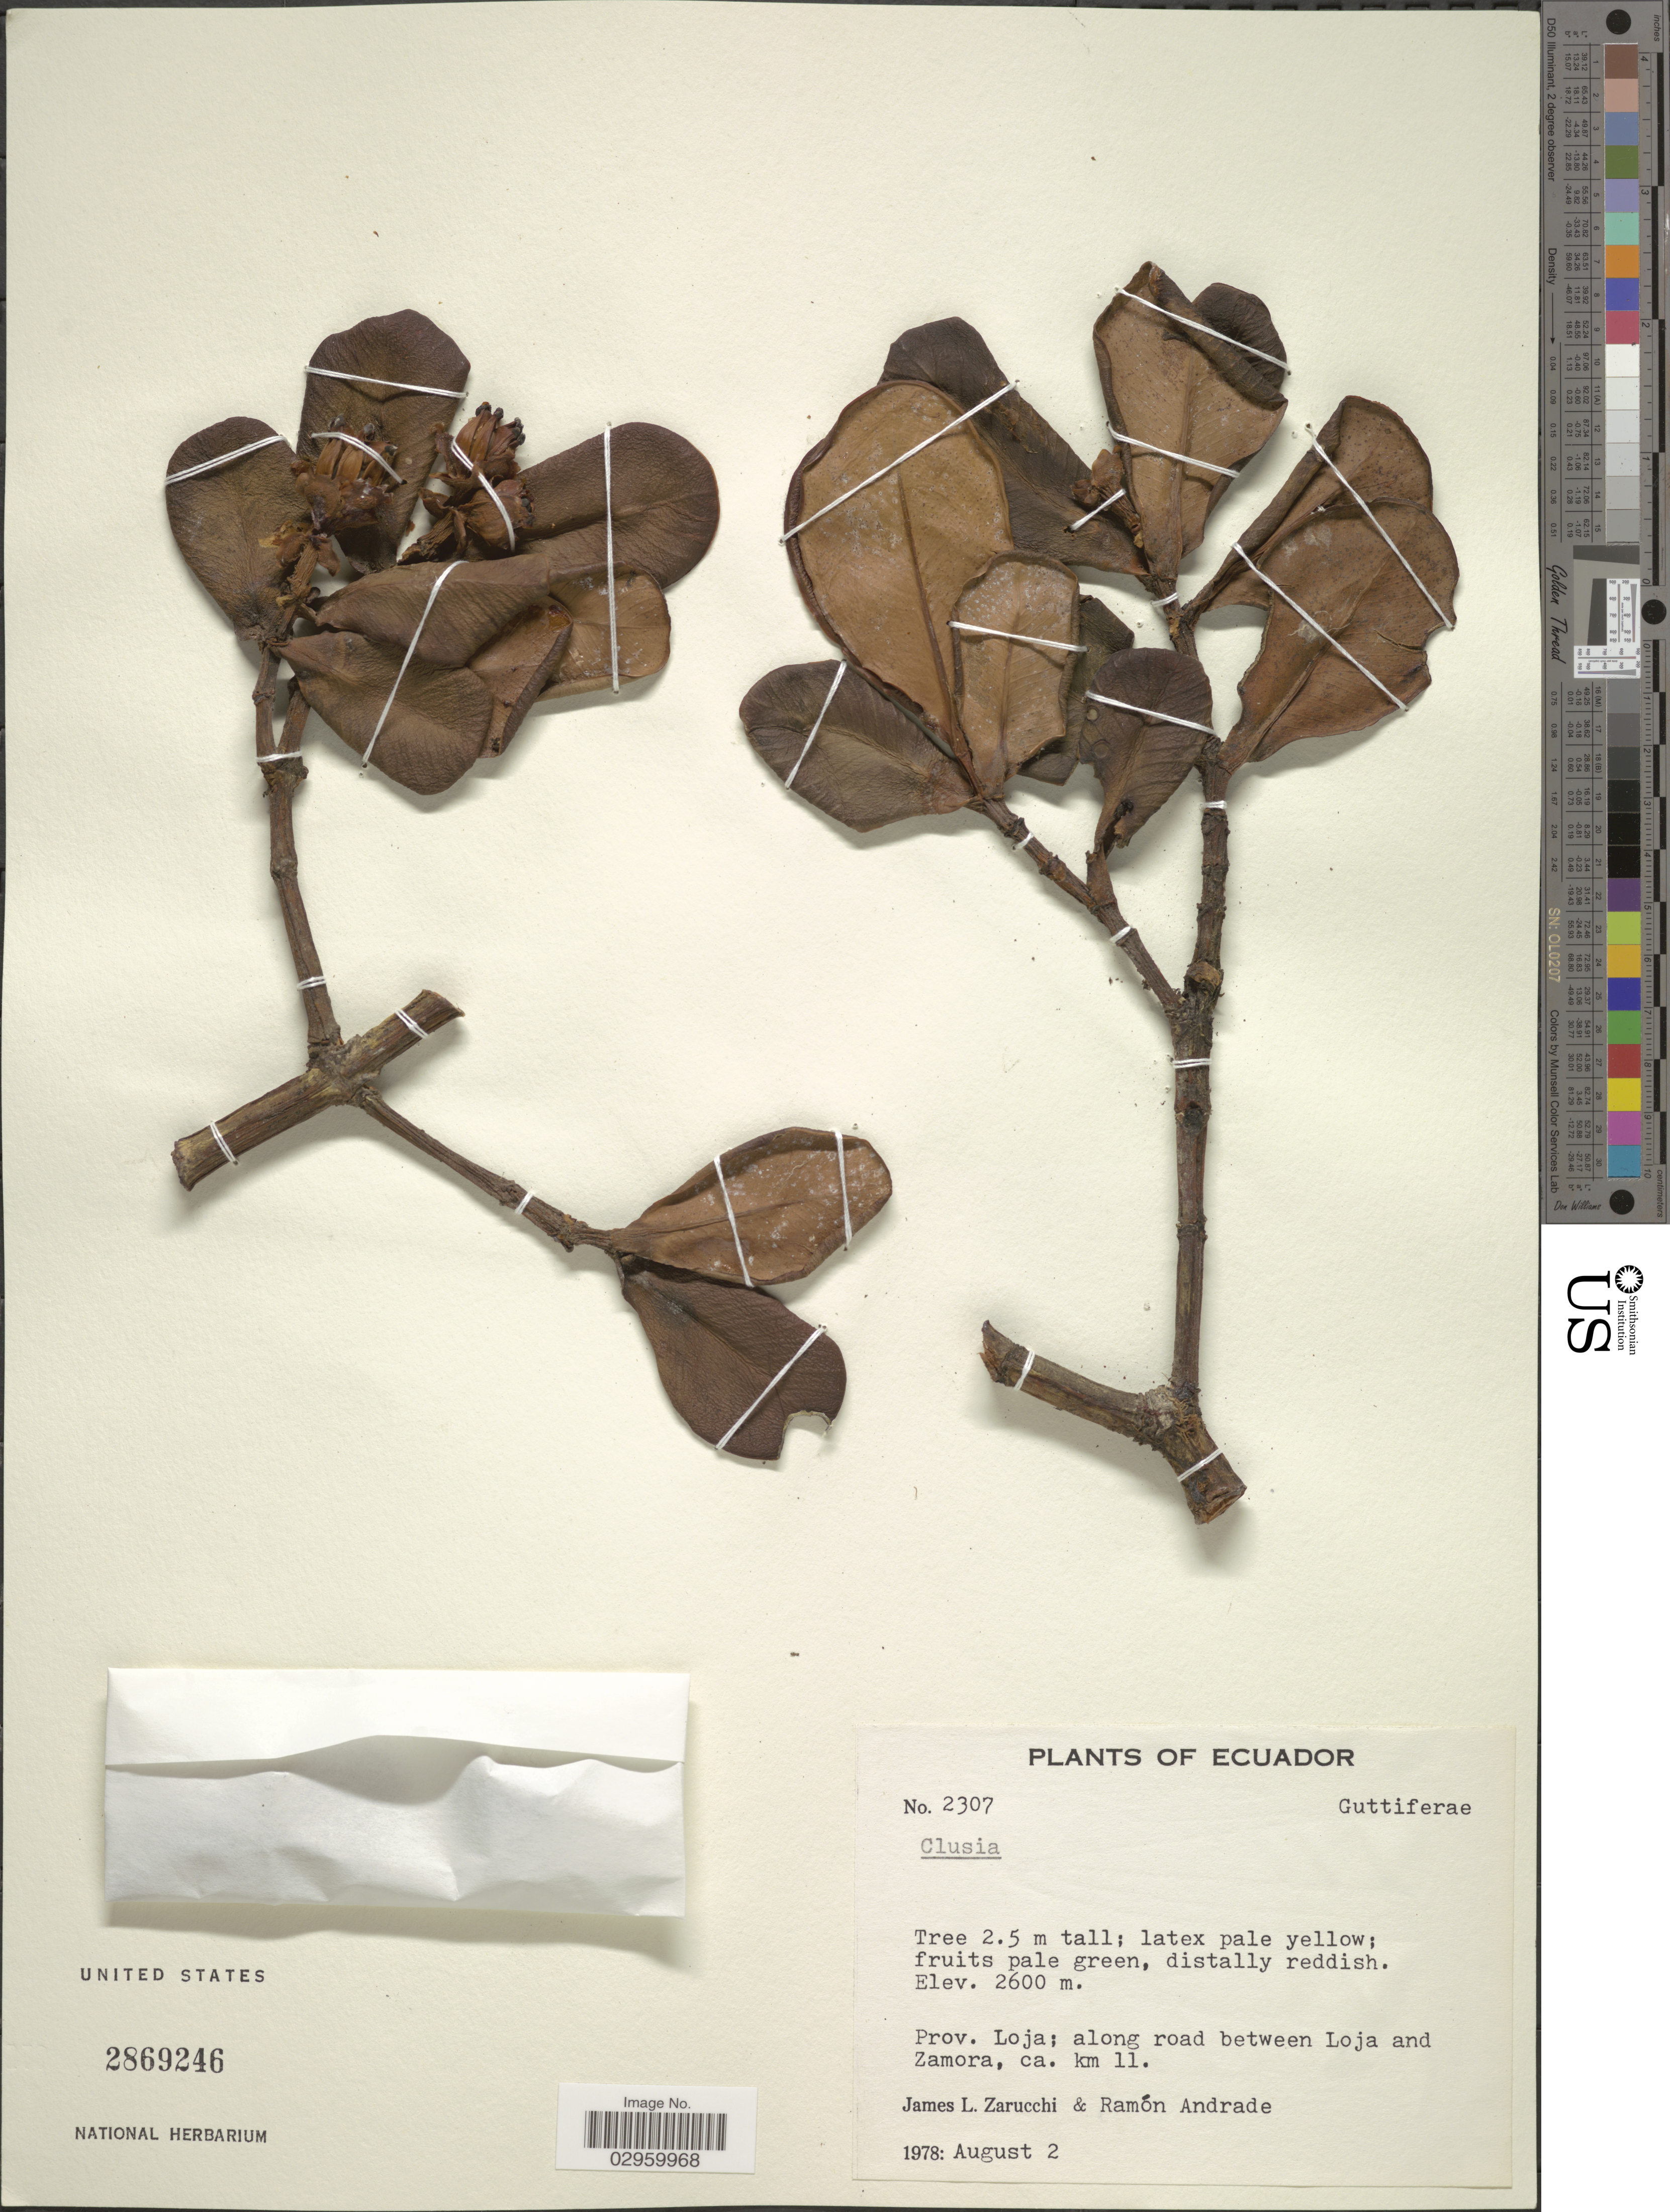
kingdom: Plantae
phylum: Tracheophyta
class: Magnoliopsida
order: Malpighiales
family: Clusiaceae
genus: Clusia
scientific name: Clusia sp.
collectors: J. L. Zarucchi & R. Andrade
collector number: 2307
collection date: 1978-08-02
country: Ecuador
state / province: Loja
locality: Along road between Loja and Zamora, ca. km 11.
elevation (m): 2600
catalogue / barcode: US 2869246